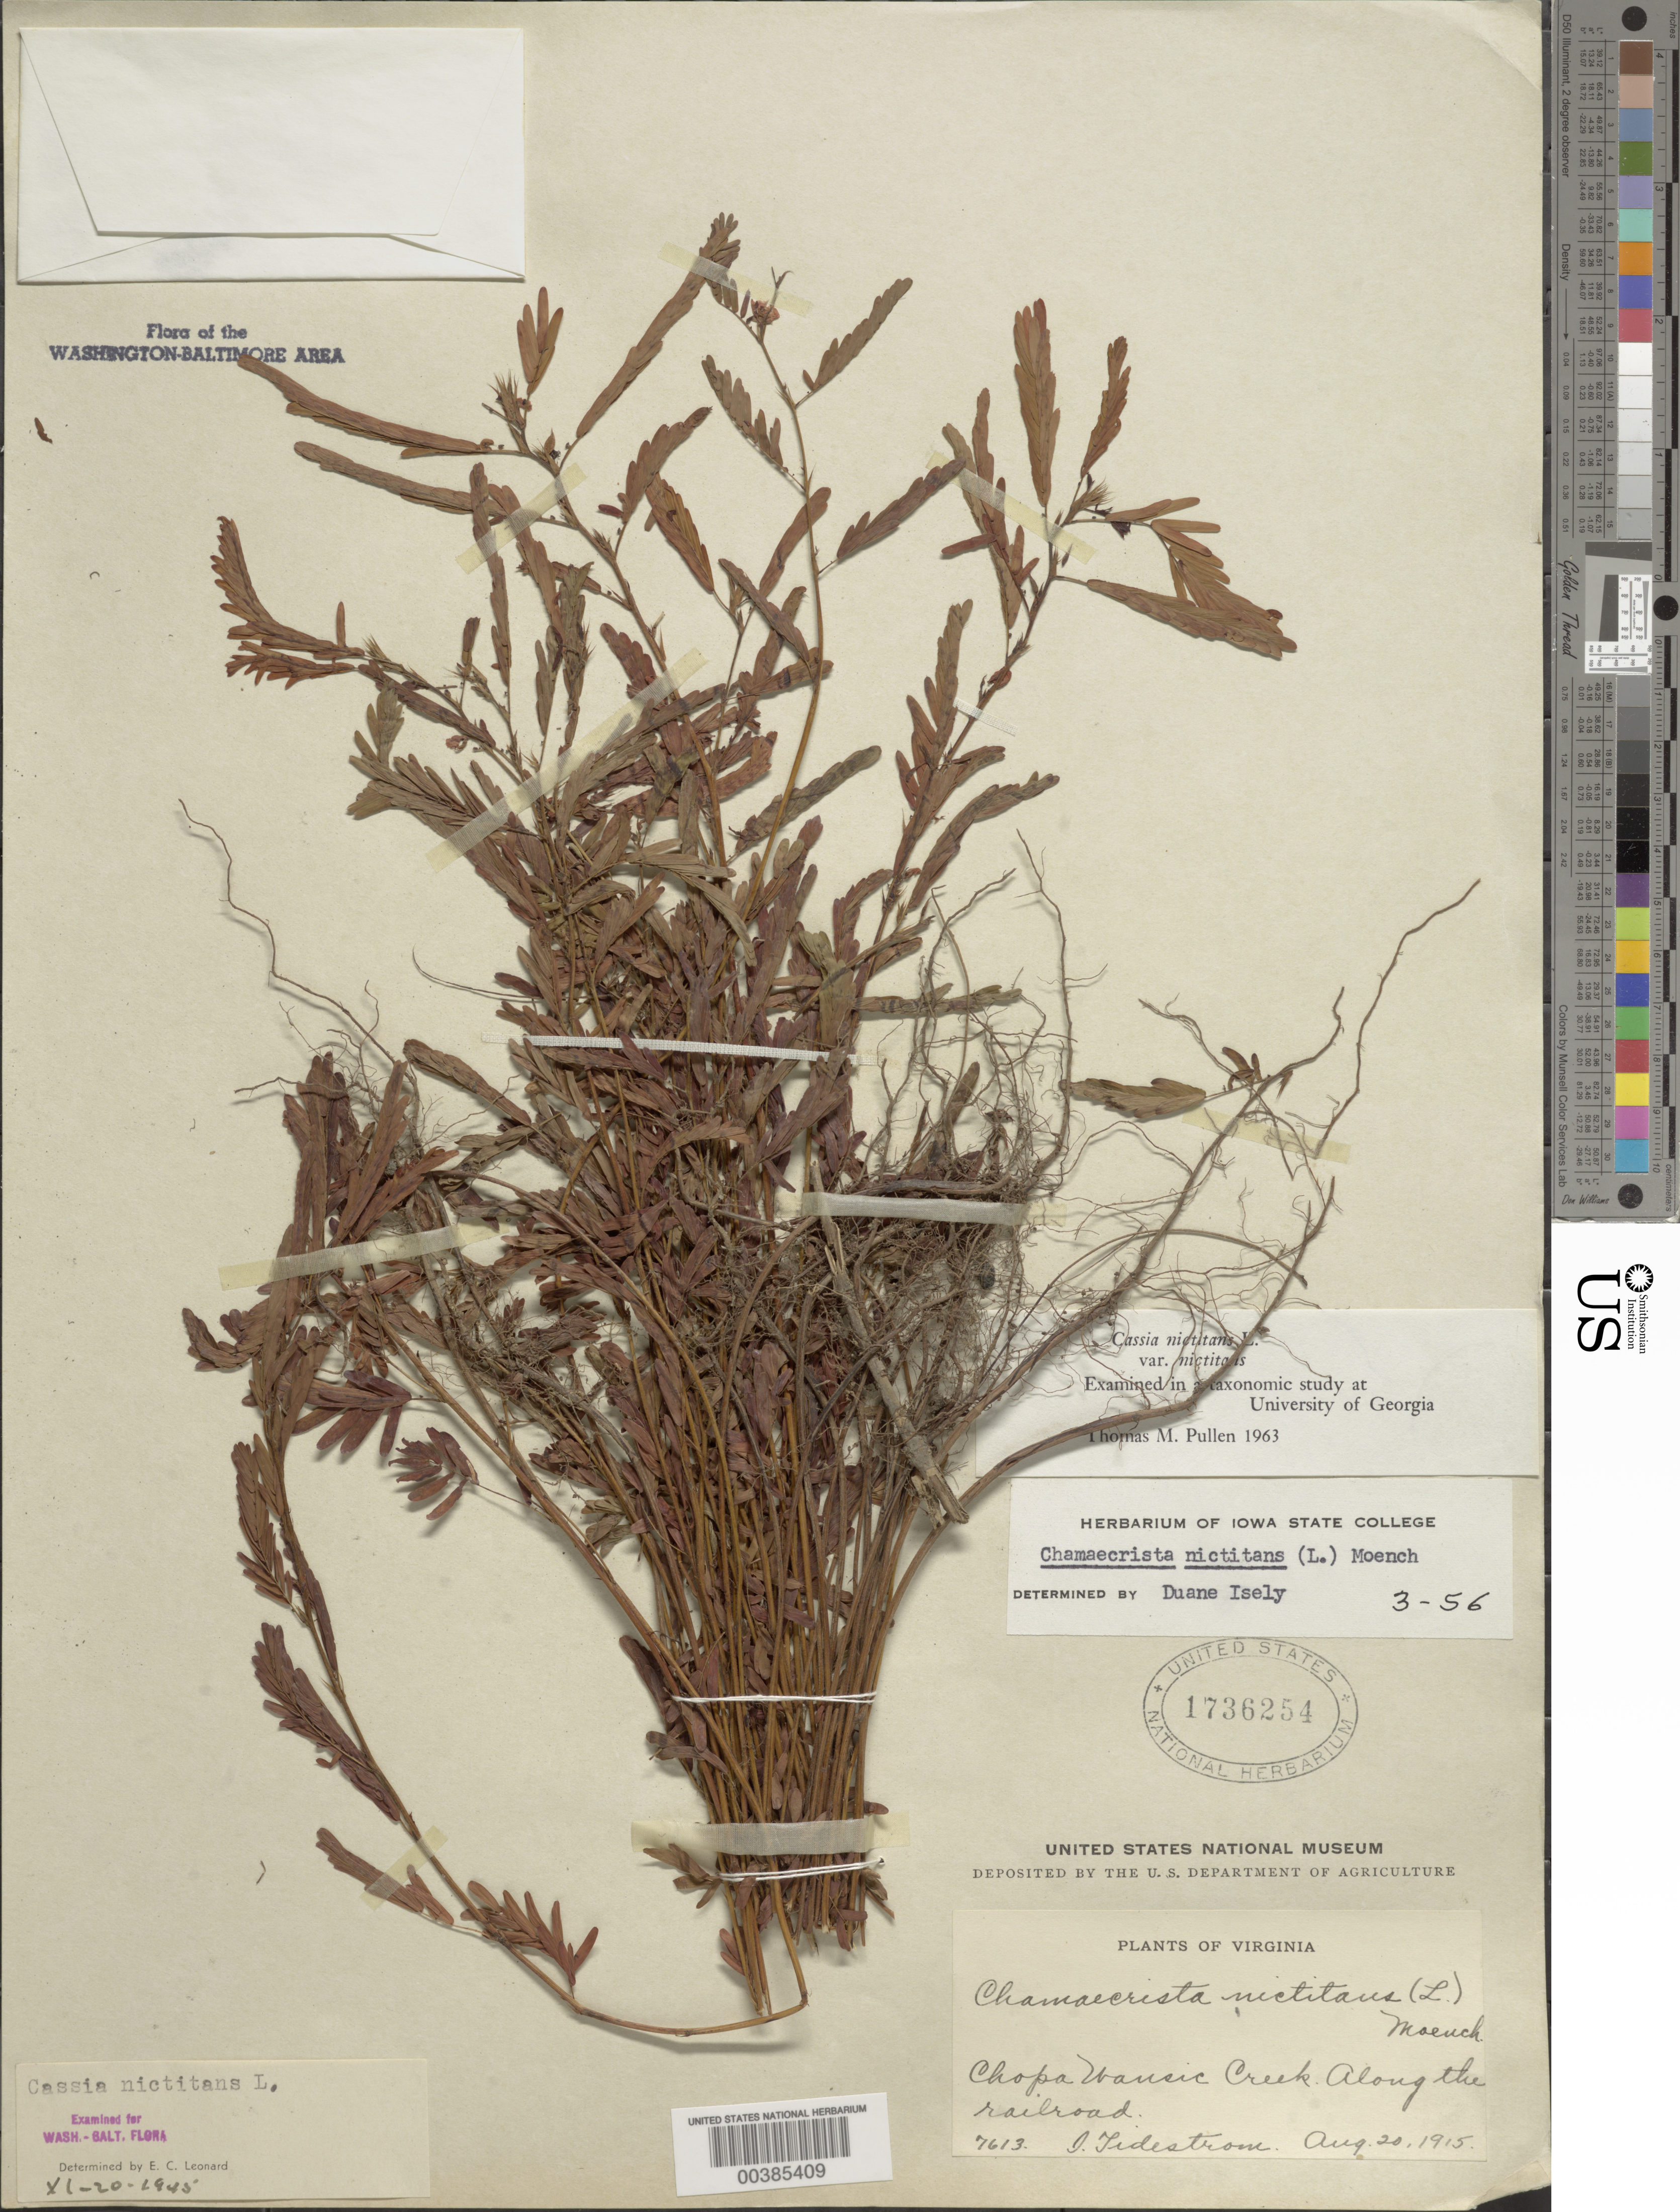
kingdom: Plantae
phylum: Tracheophyta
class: Magnoliopsida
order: Fabales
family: Fabaceae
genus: Chamaecrista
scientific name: Chamaecrista nictitans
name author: (L.) Moench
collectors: I. F. Tidestrom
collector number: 7613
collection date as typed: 20 Aug 1915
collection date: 1915-08-20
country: United States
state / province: Virginia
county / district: Prince William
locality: Chopawamsic Creek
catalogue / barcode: US 1736254